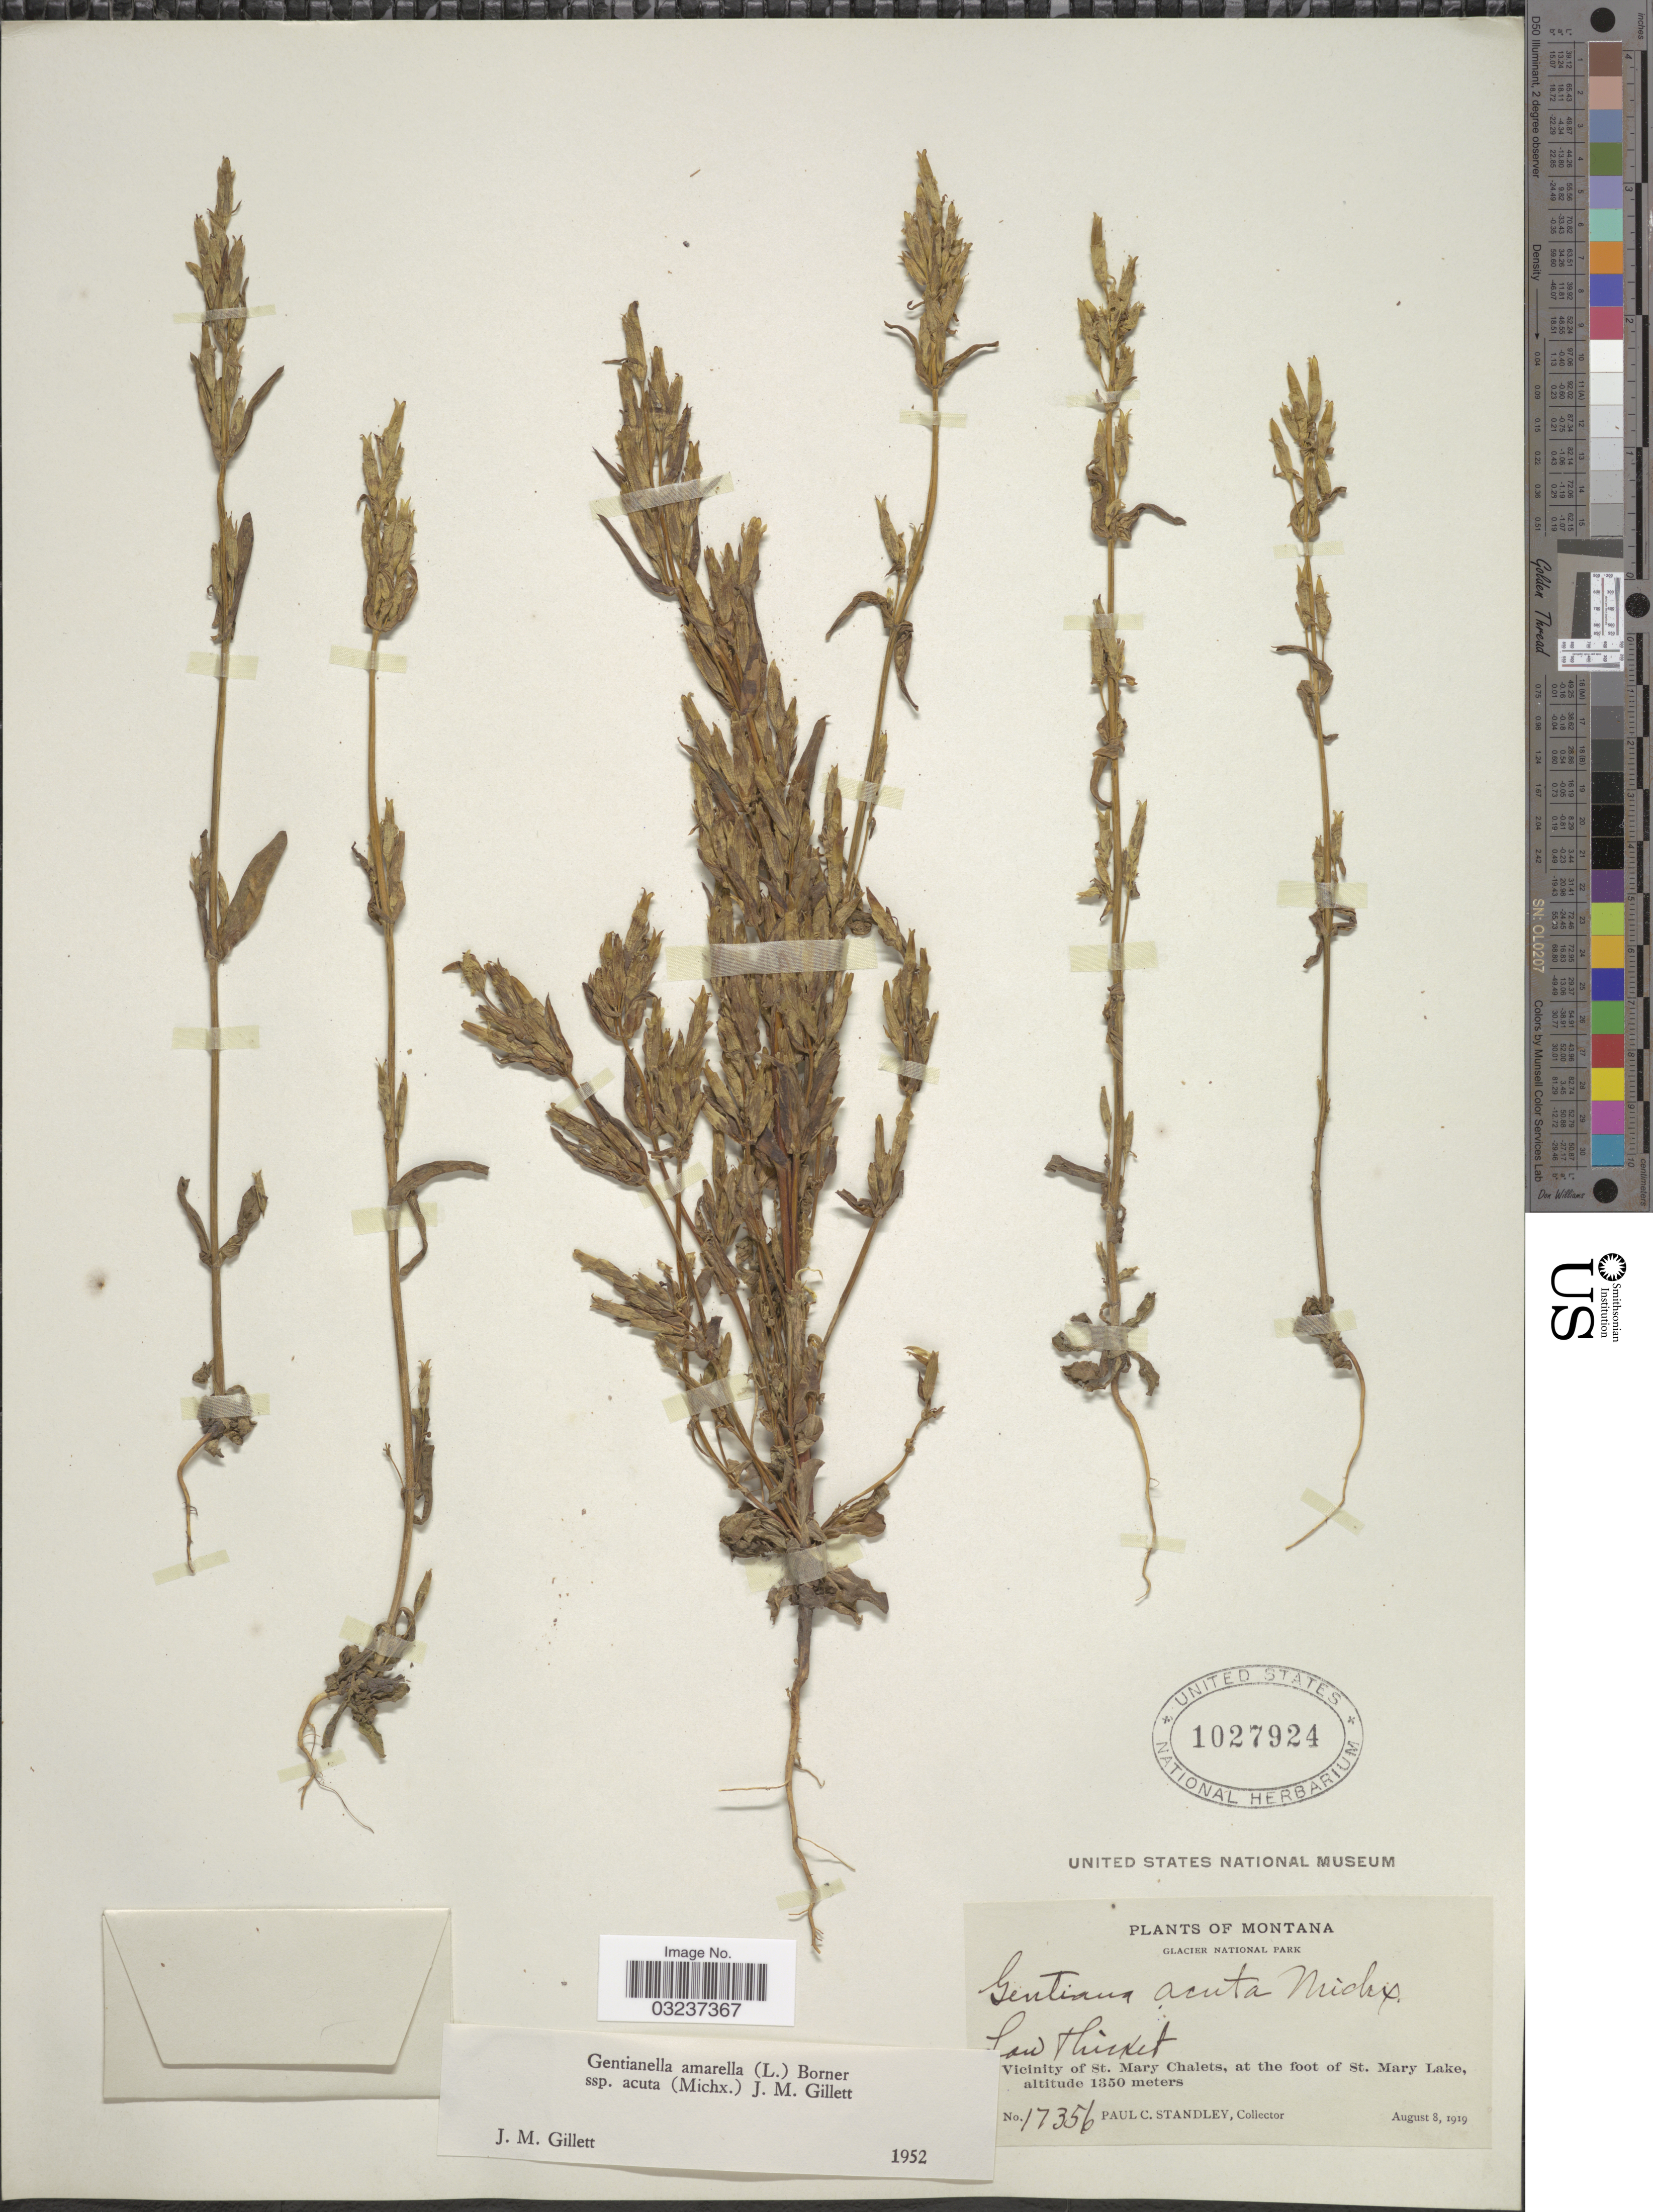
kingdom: Plantae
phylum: Tracheophyta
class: Magnoliopsida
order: Gentianales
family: Gentianaceae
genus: Gentianella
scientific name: Gentianella amarella subsp. acuta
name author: (Michx.) J.M. Gillett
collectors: P. C. Standley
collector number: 17356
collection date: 1919-08-08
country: United States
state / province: Montana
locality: Glacier National Park. Vicinity of St. Mary Chalets, at the foot of St. Mary Lake.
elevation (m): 1350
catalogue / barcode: US 1027924